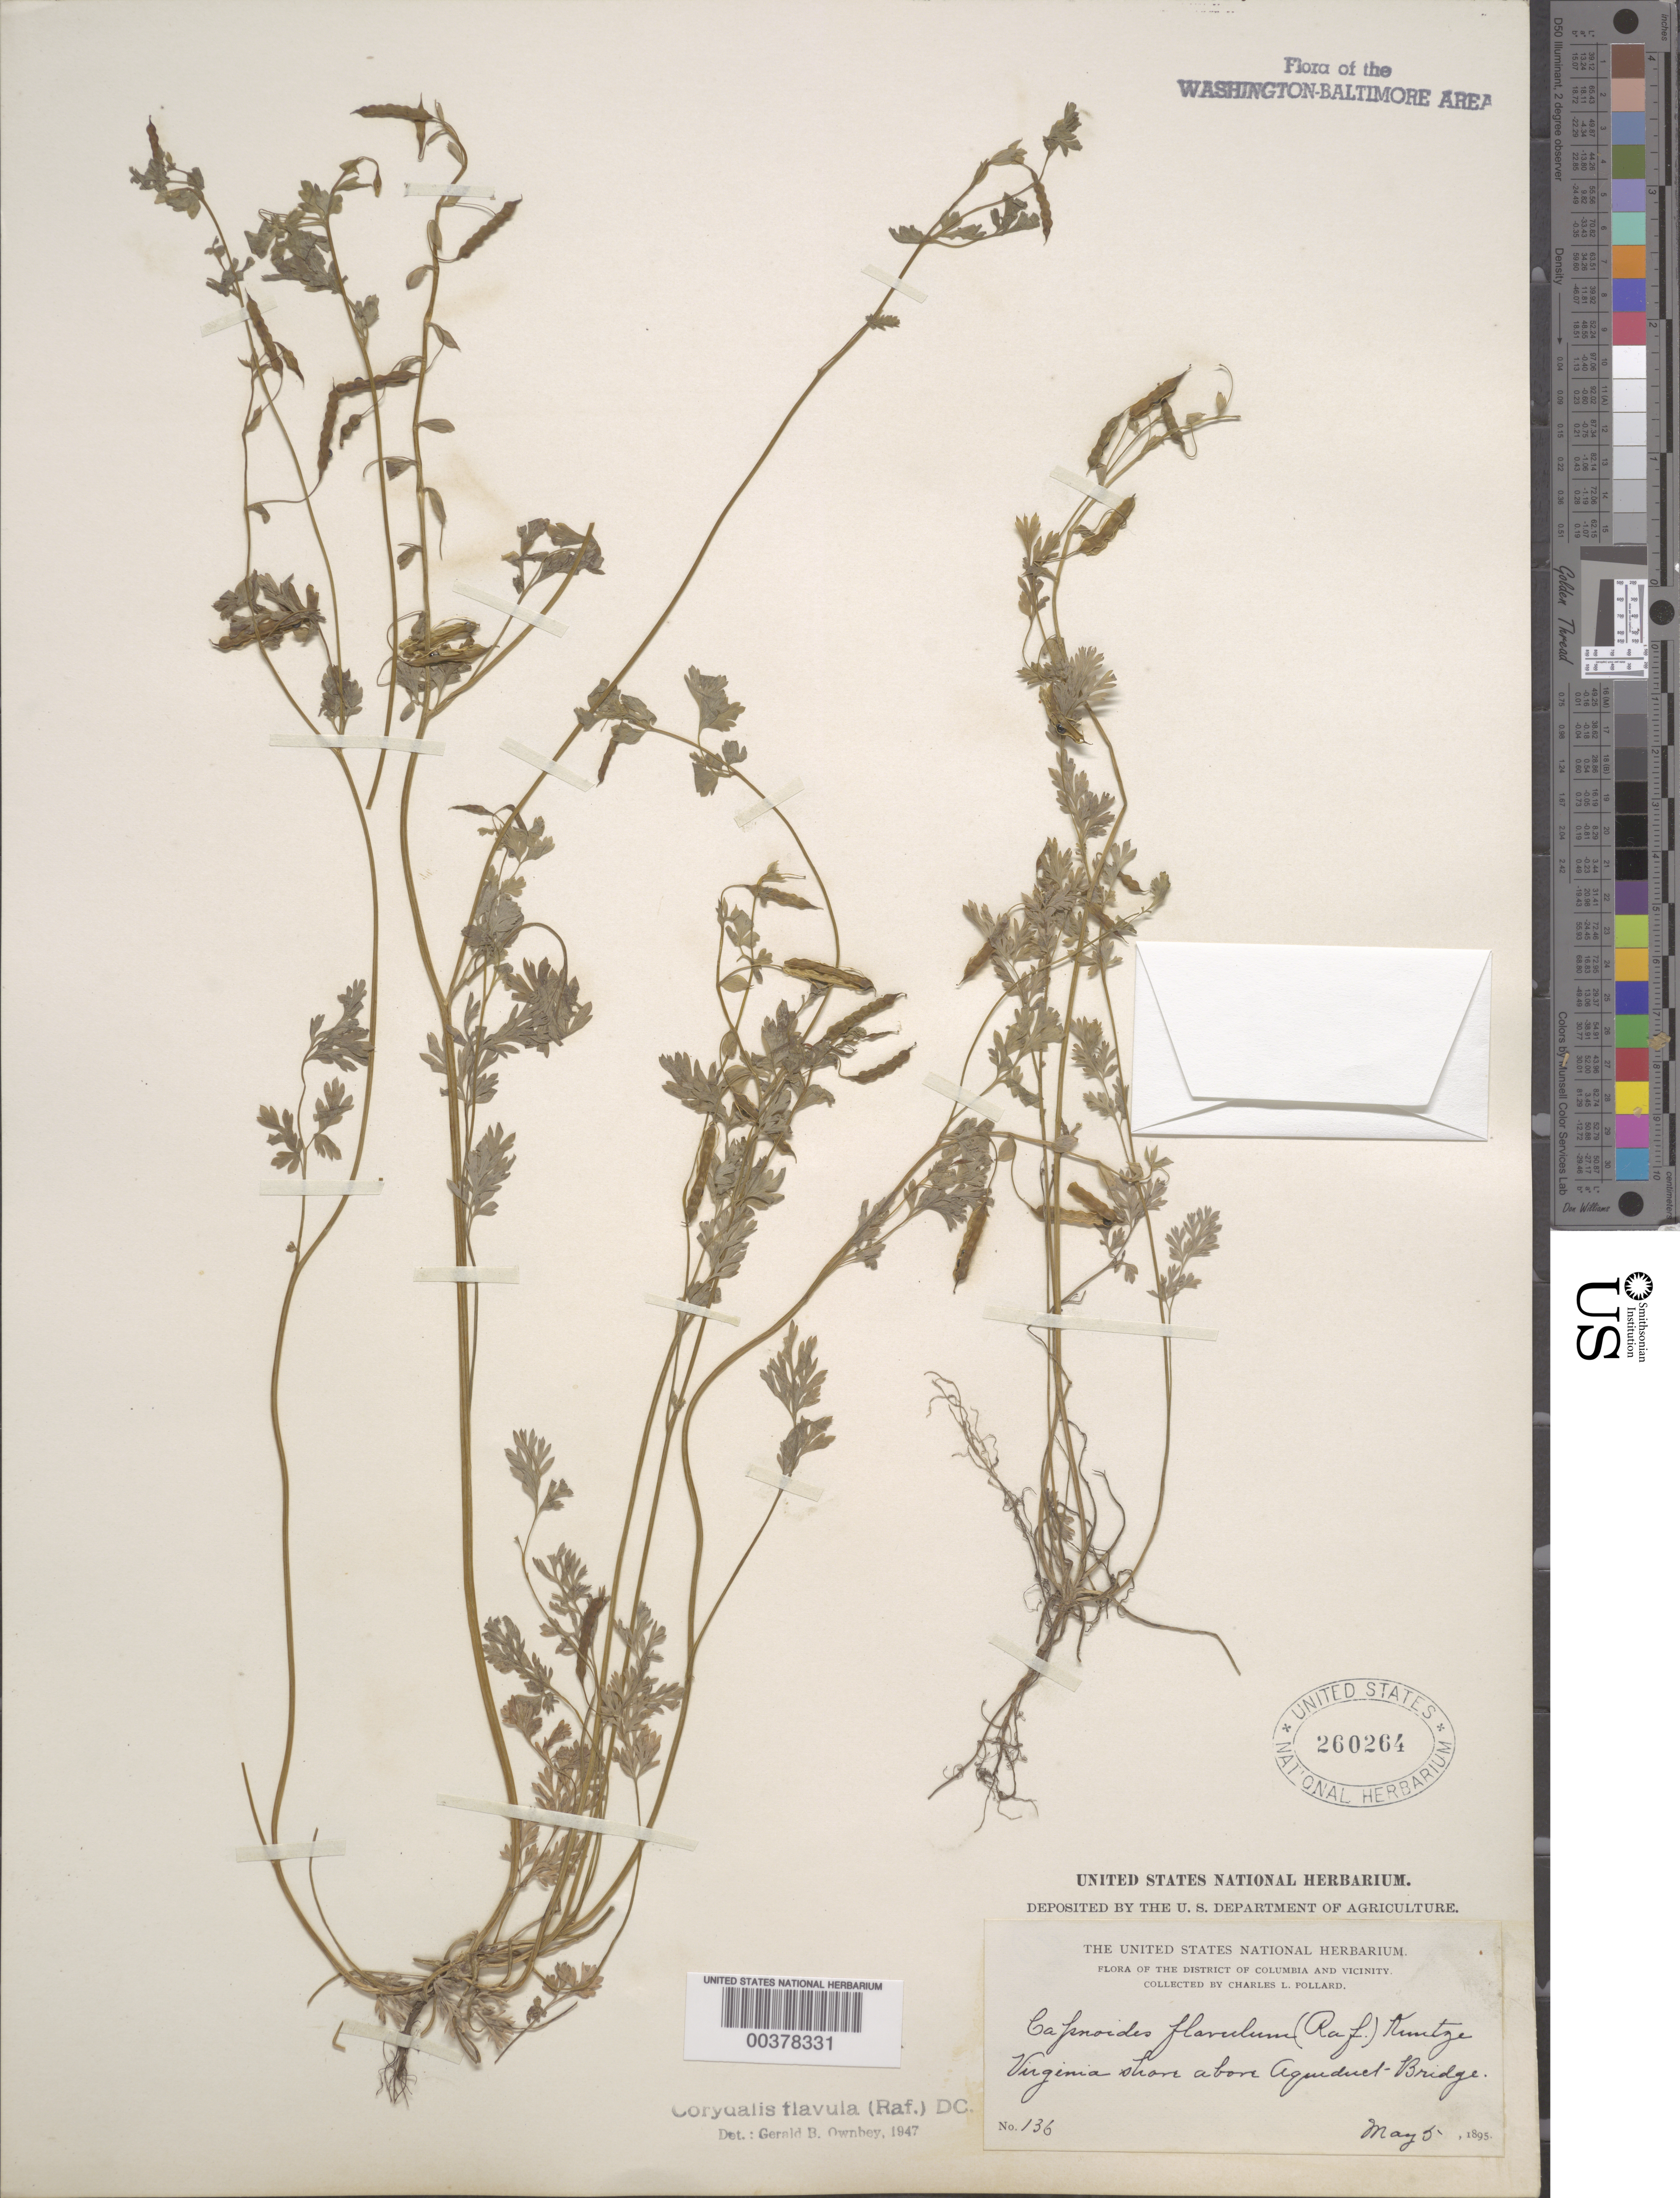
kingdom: Plantae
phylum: Tracheophyta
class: Magnoliopsida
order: Ranunculales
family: Papaveraceae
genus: Corydalis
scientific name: Corydalis flavula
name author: (Raf.) DC.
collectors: C. L. Pollard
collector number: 136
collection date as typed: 05 May 1895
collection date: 1895-05-05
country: United States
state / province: Virginia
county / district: Fairfax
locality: Above Aqueduct Bridge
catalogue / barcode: US 260264